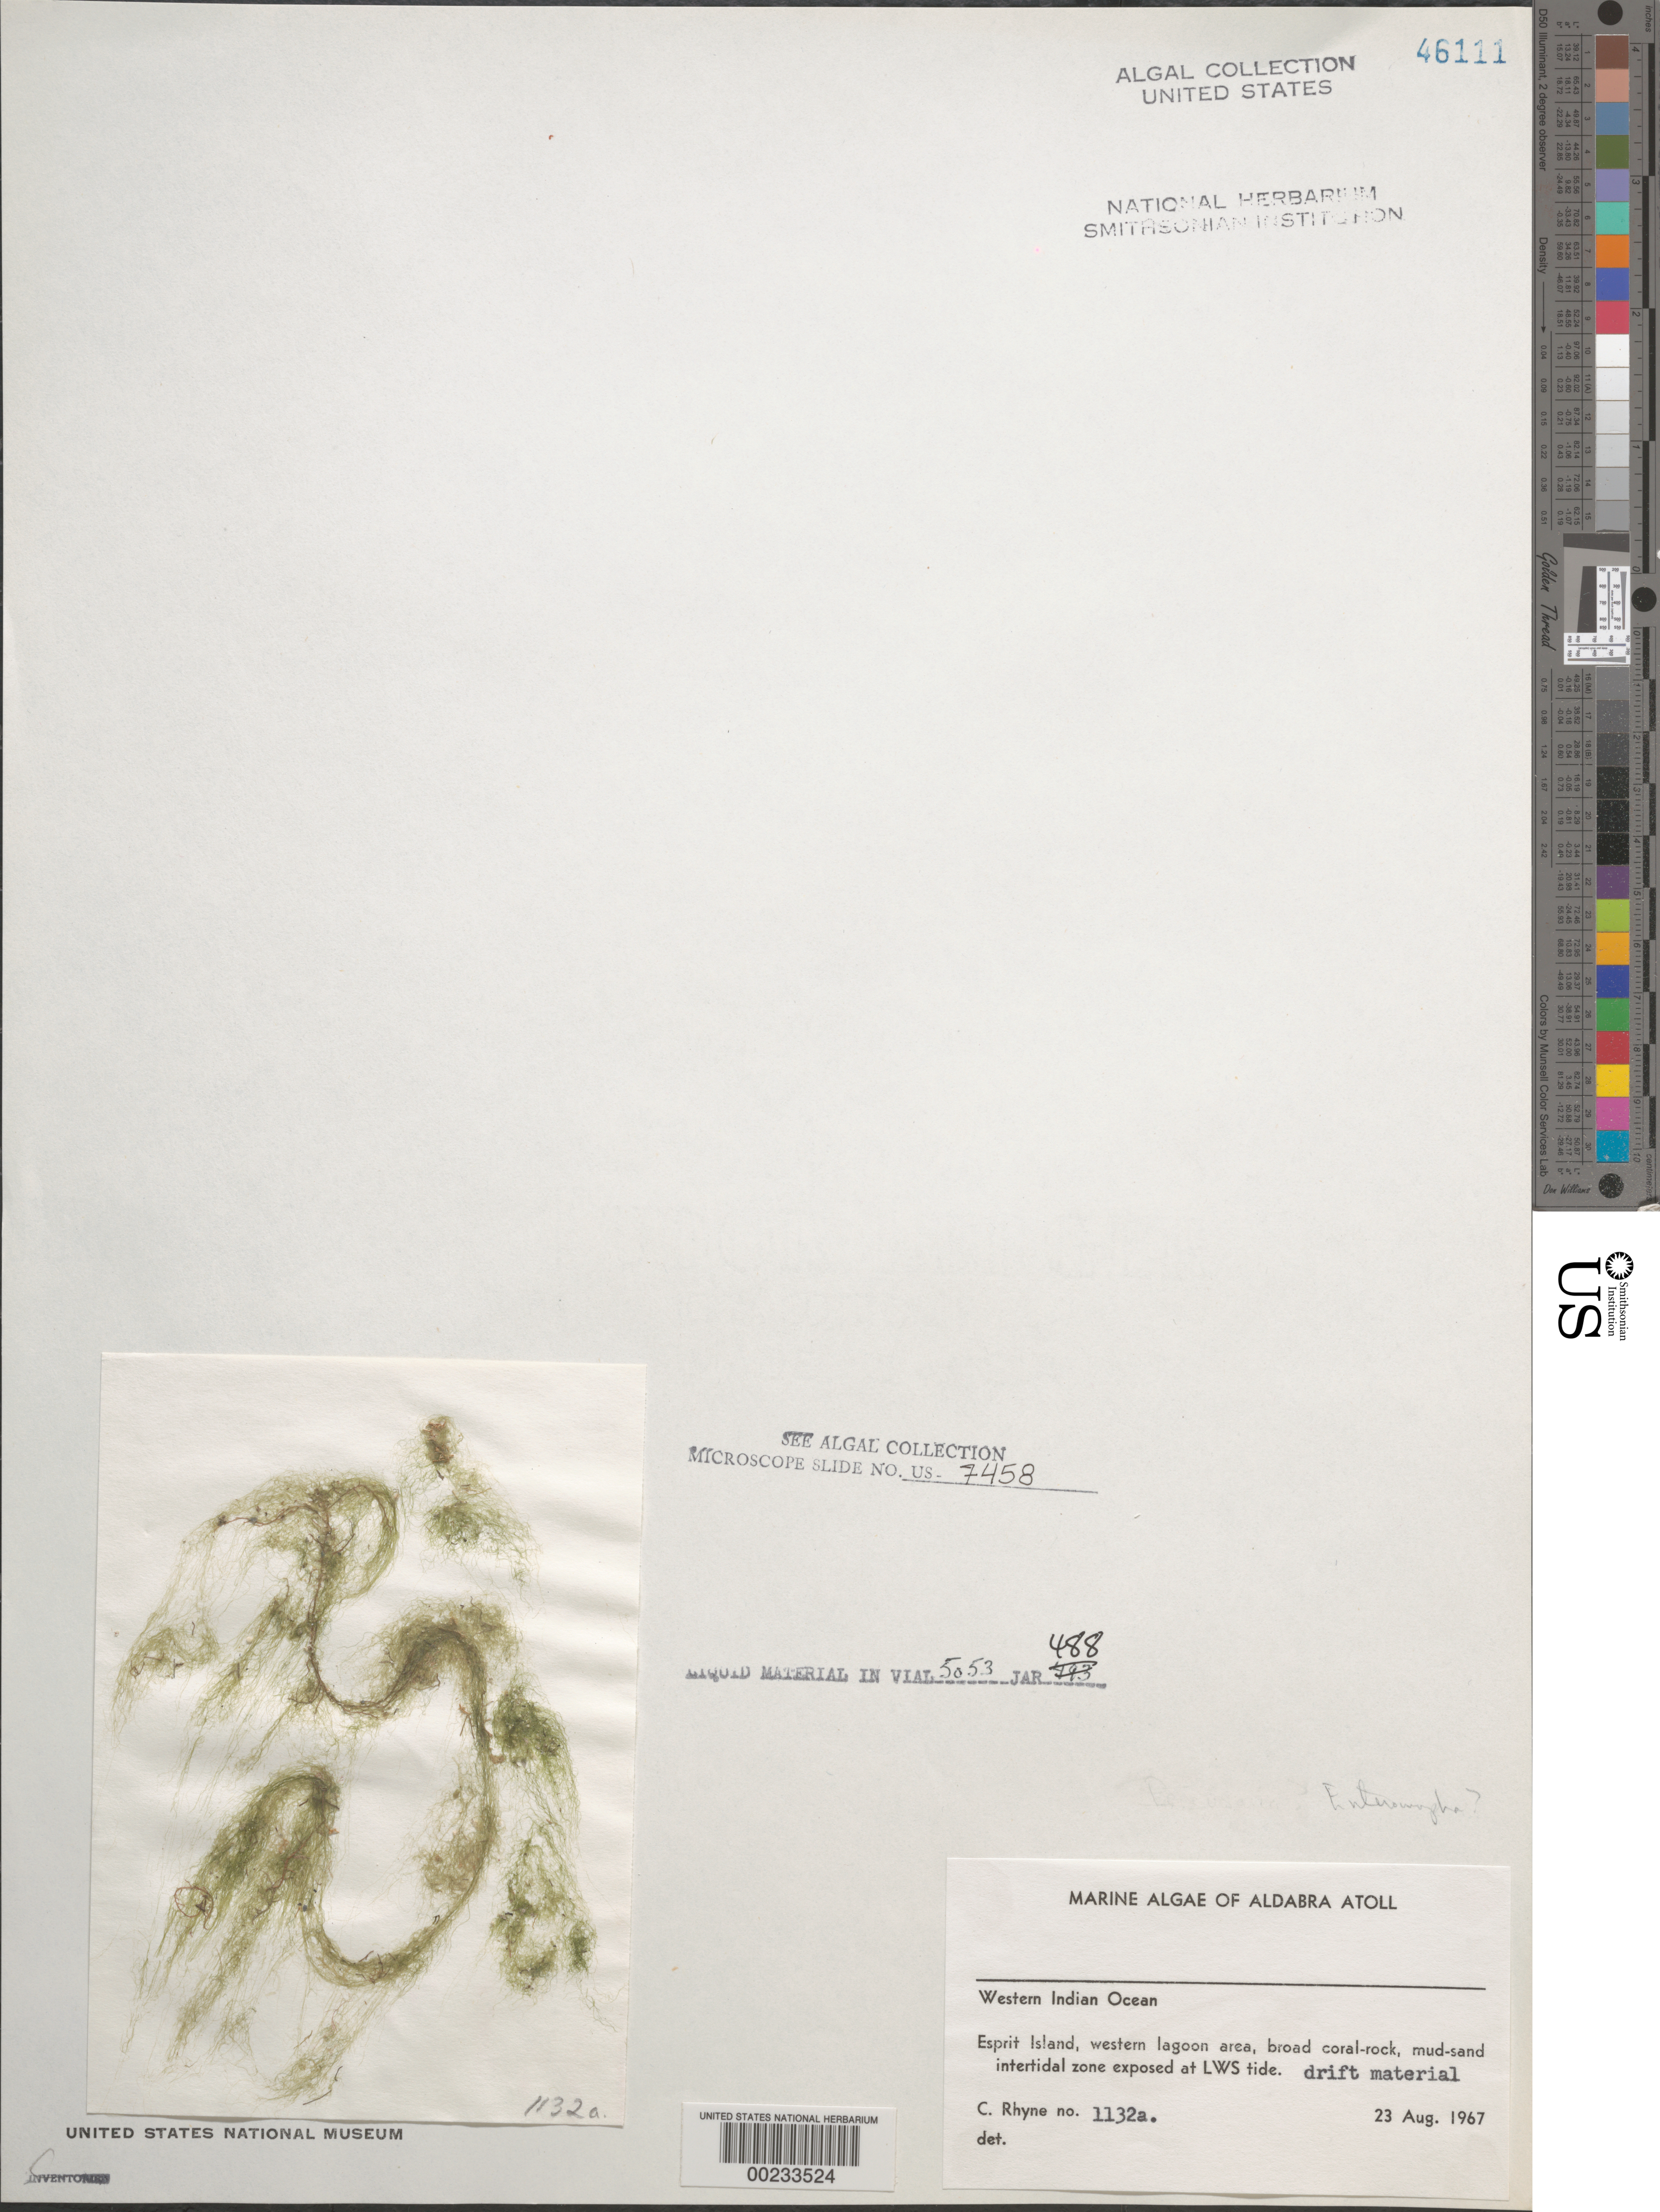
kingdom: Plantae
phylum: Chlorophyta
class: Ulvophyceae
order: Ulvales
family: Ulvaceae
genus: Ulva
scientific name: Ulva sp.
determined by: Algae name updating Project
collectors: C. Rhyne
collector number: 1132a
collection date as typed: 23 Aug 1967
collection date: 1967-08-23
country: Seychelles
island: Aldabra Atoll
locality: Ile Esprit, Western lagoon area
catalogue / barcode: US 46111